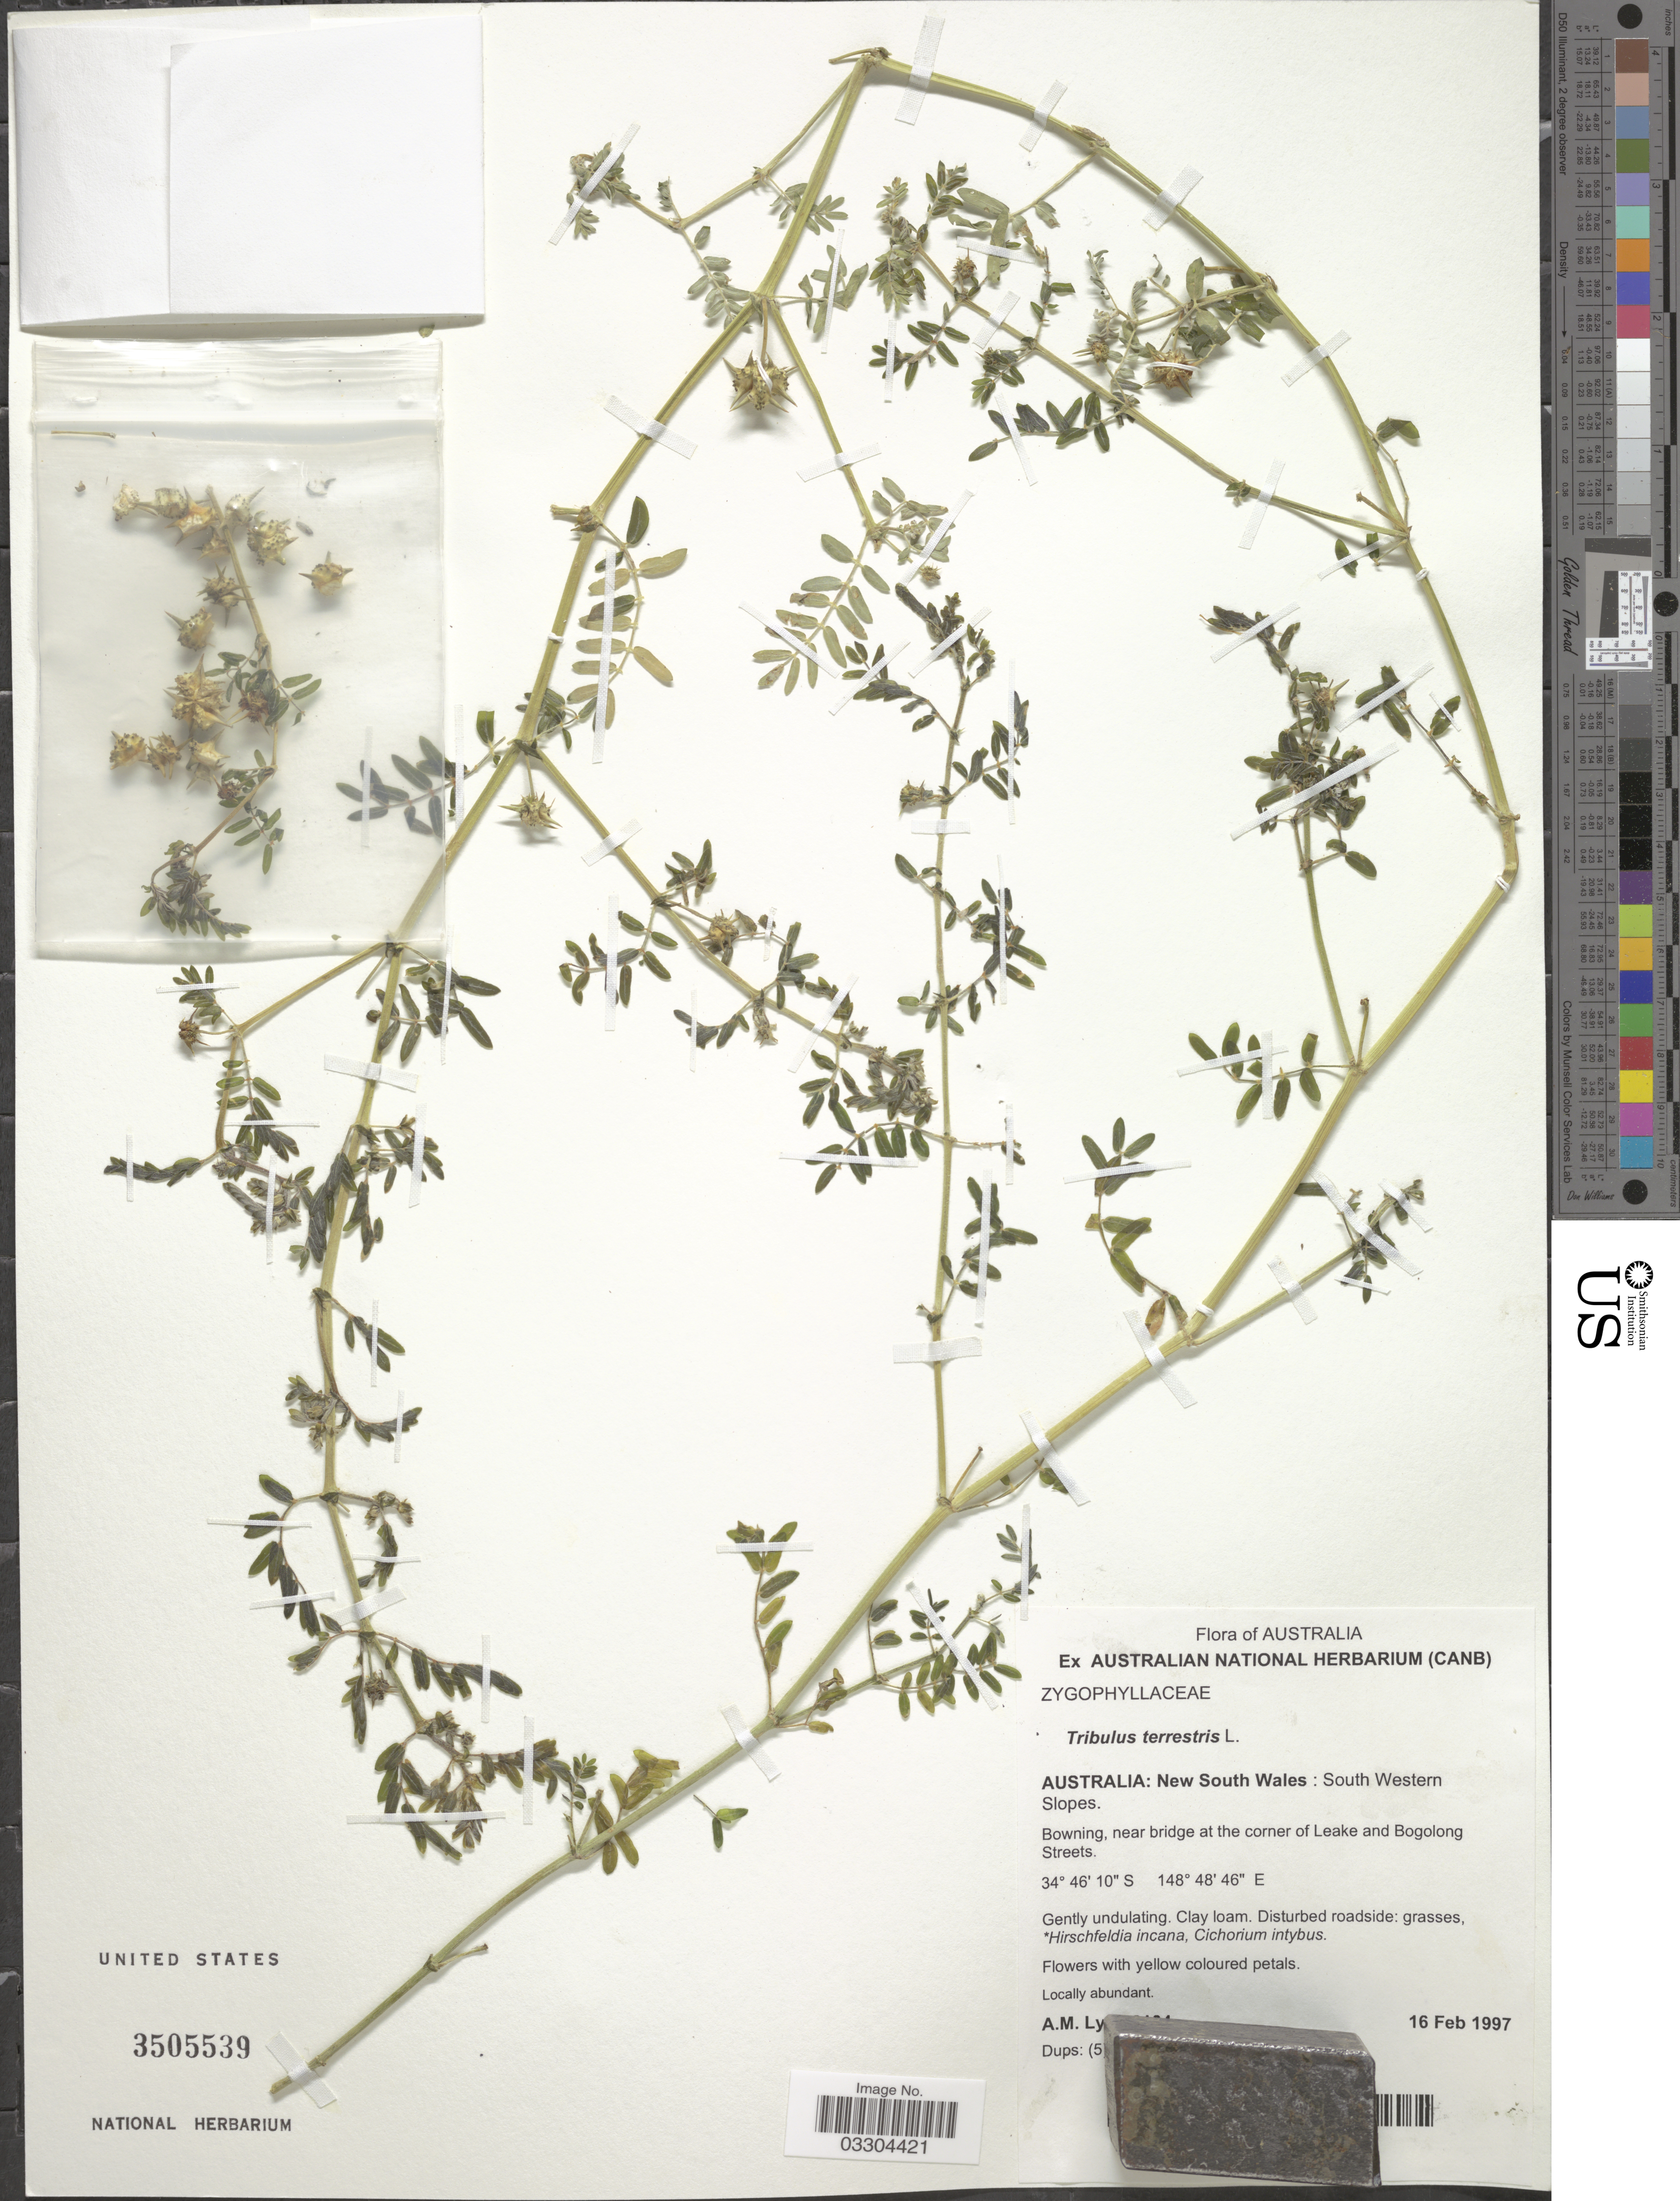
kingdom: Plantae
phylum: Tracheophyta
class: Magnoliopsida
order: Zygophyllales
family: Zygophyllaceae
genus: Tribulus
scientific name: Tribulus terrestris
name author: L.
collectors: A. Lyne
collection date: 1997-02-16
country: Australia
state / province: New South Wales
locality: South Western Slopes. Bowning, near bridge at the corner of Leake and Bogolong Streets.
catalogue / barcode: US 3505539